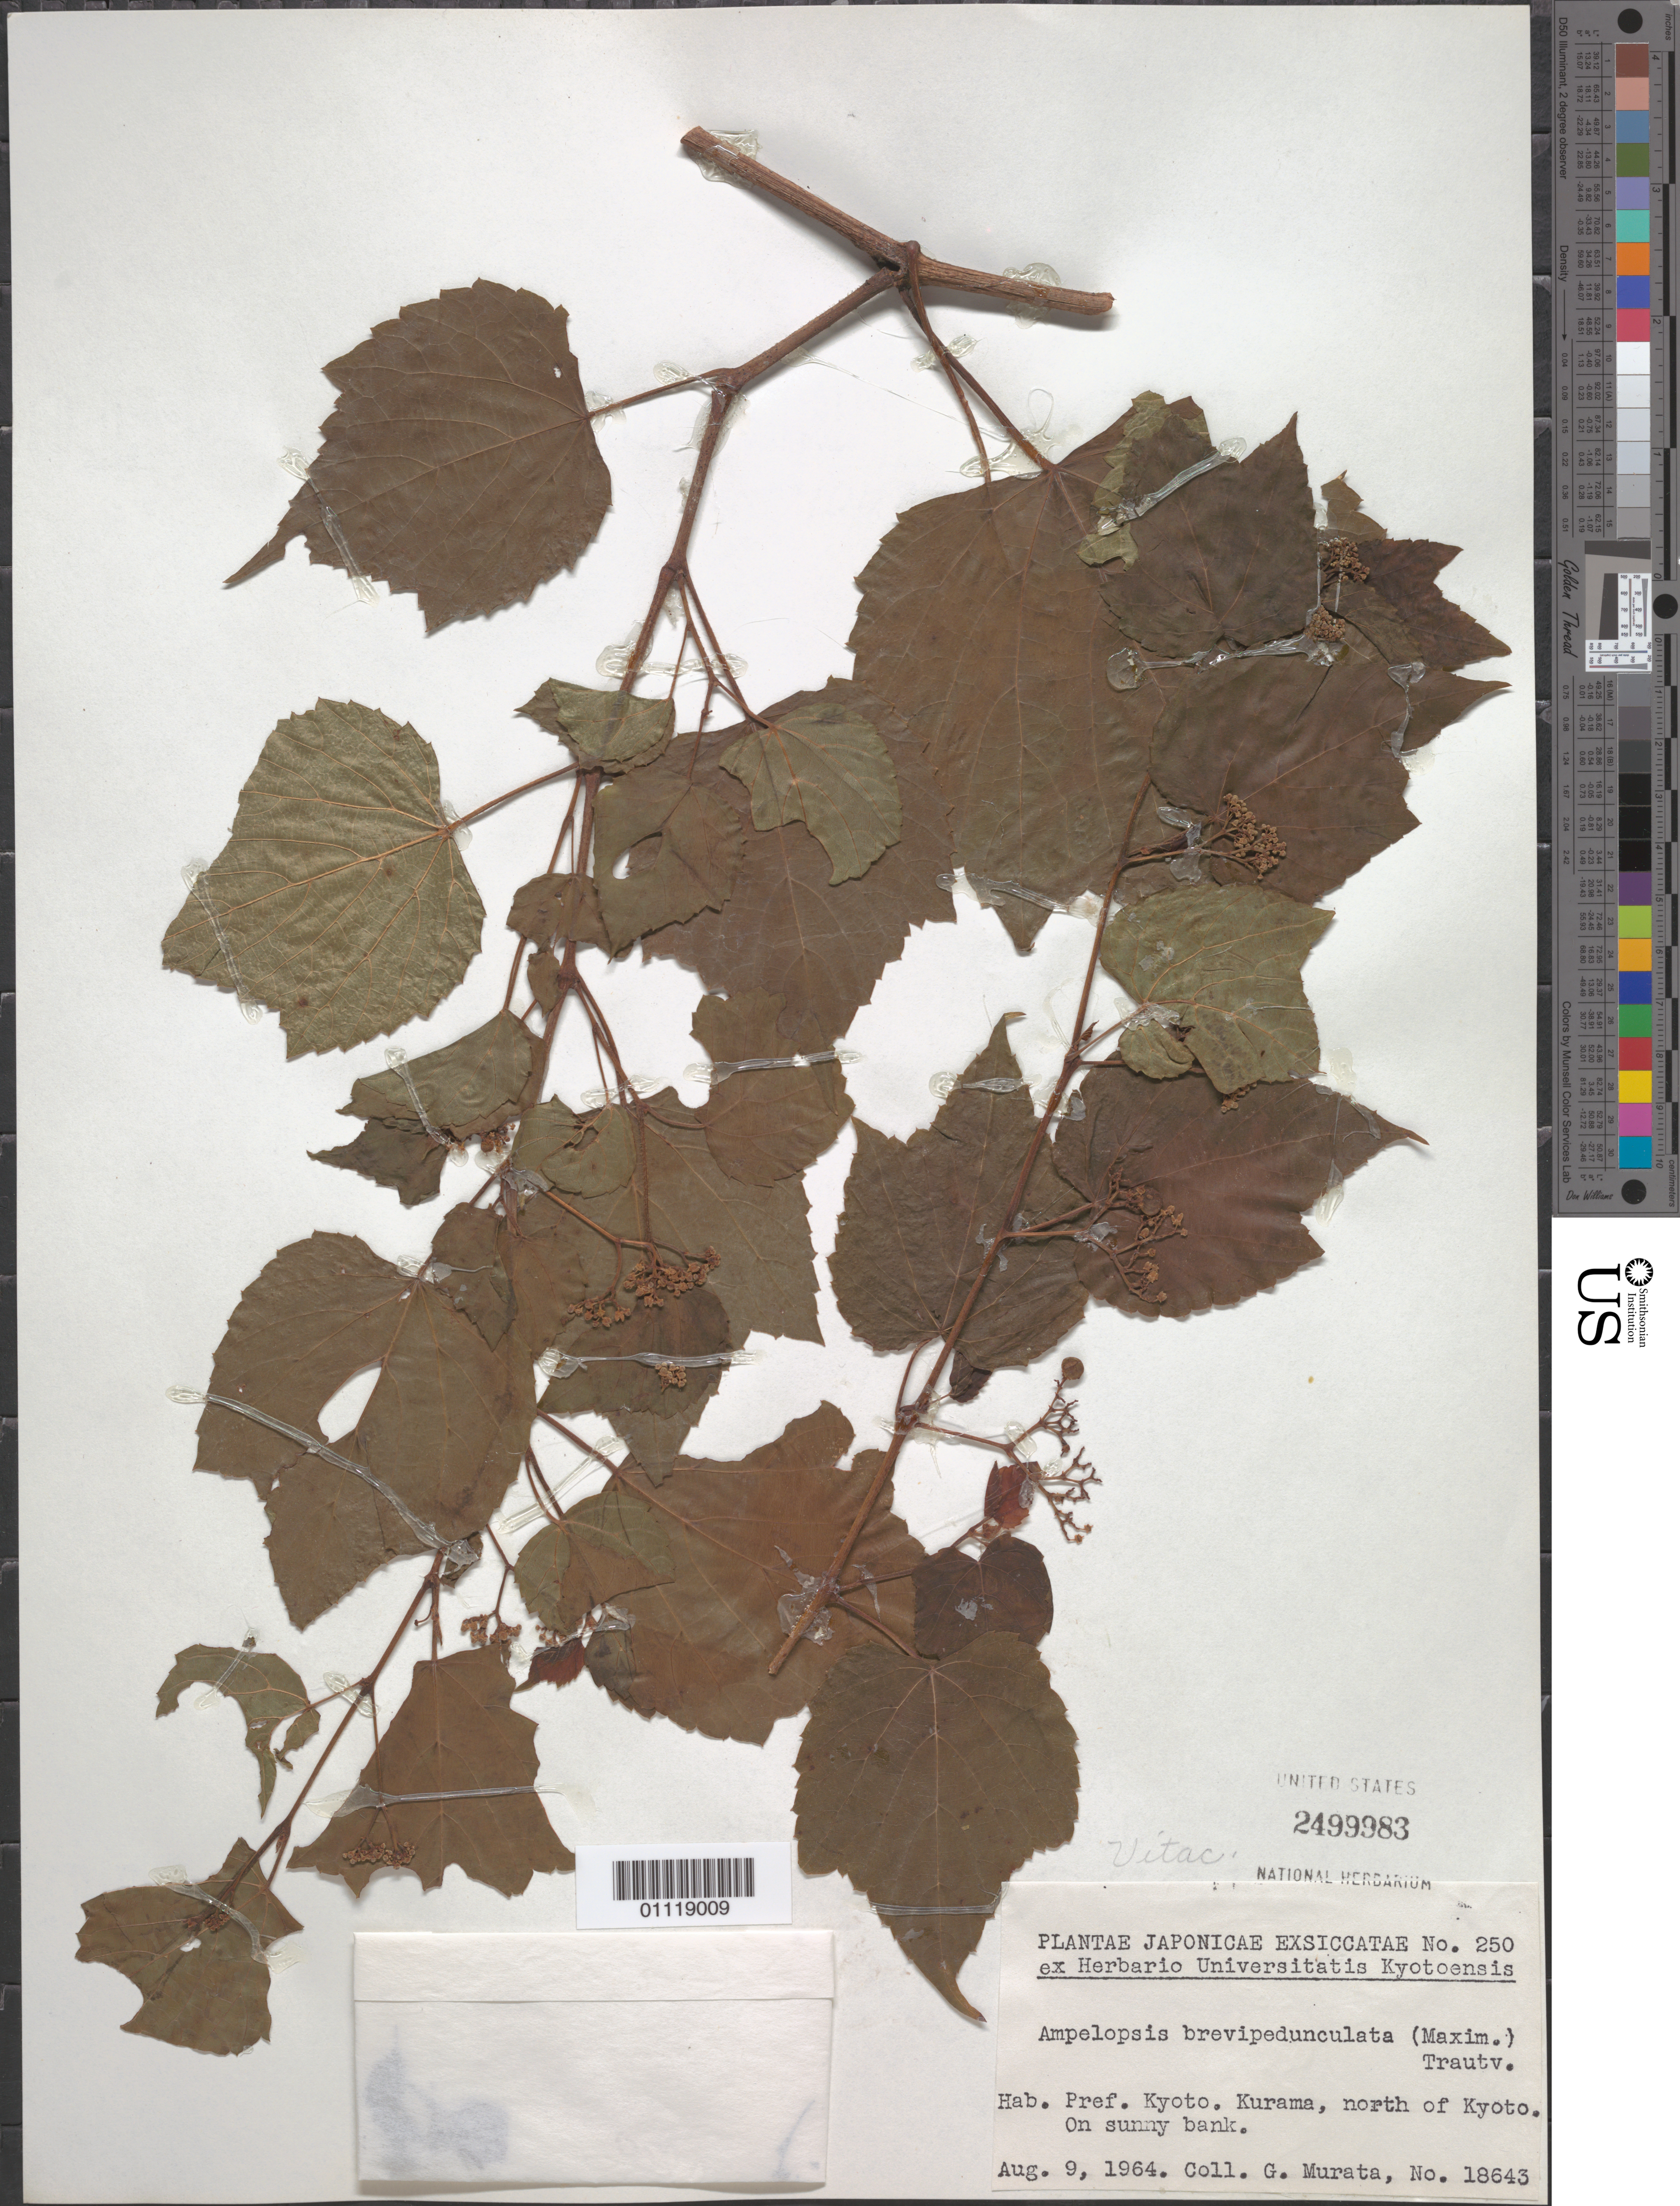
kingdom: Plantae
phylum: Tracheophyta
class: Magnoliopsida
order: Vitales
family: Vitaceae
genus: Ampelopsis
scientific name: Ampelopsis brevipedunculata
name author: (Maxim.) Trautv.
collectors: G. Murata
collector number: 18643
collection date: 1964-08-09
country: Japan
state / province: Kyoto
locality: Pref. Kyoto. Kurama, N of Kyoto.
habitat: On sunny bank.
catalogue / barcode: US 2499983